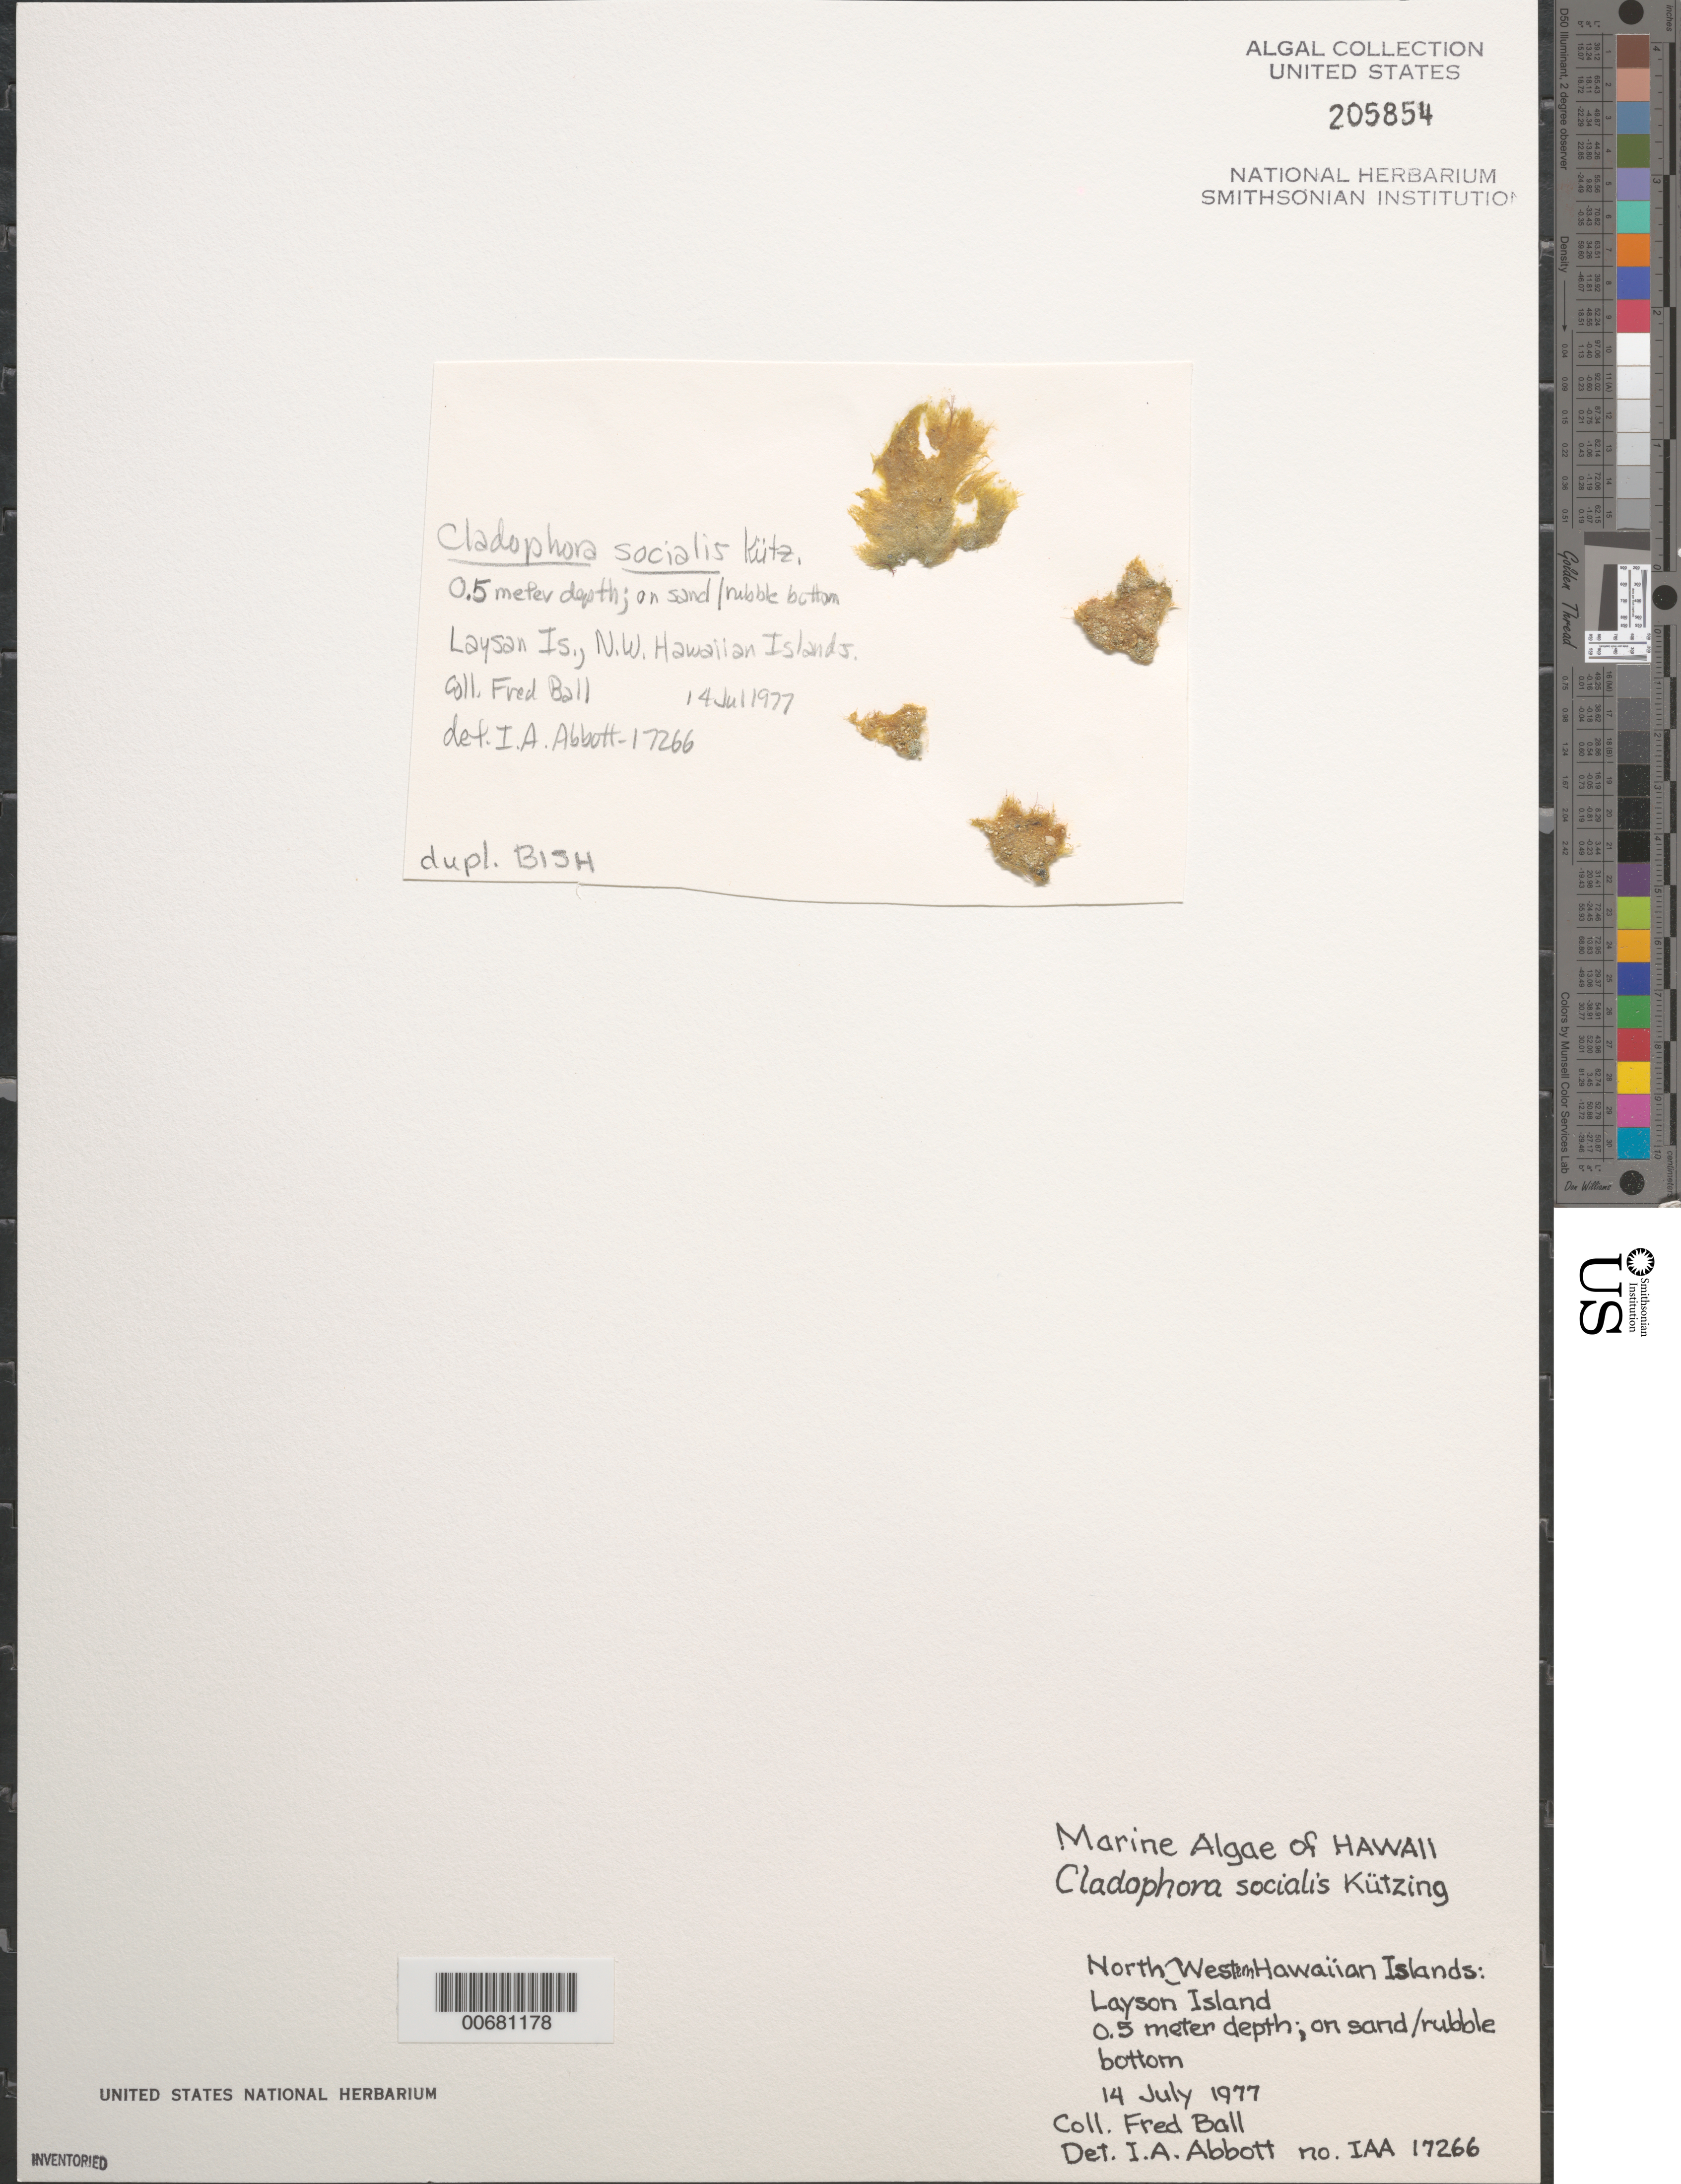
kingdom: Plantae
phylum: Chlorophyta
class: Ulvophyceae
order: Cladophorales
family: Cladophoraceae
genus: Cladophora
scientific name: Cladophora socialis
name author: Kütz.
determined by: Abbott, Isabella A.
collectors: F. Ball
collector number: IAA 17266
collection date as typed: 14 Jul 1977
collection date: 1977-07-14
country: United States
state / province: Hawaii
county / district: Honolulu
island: Laysan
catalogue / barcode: US 205854